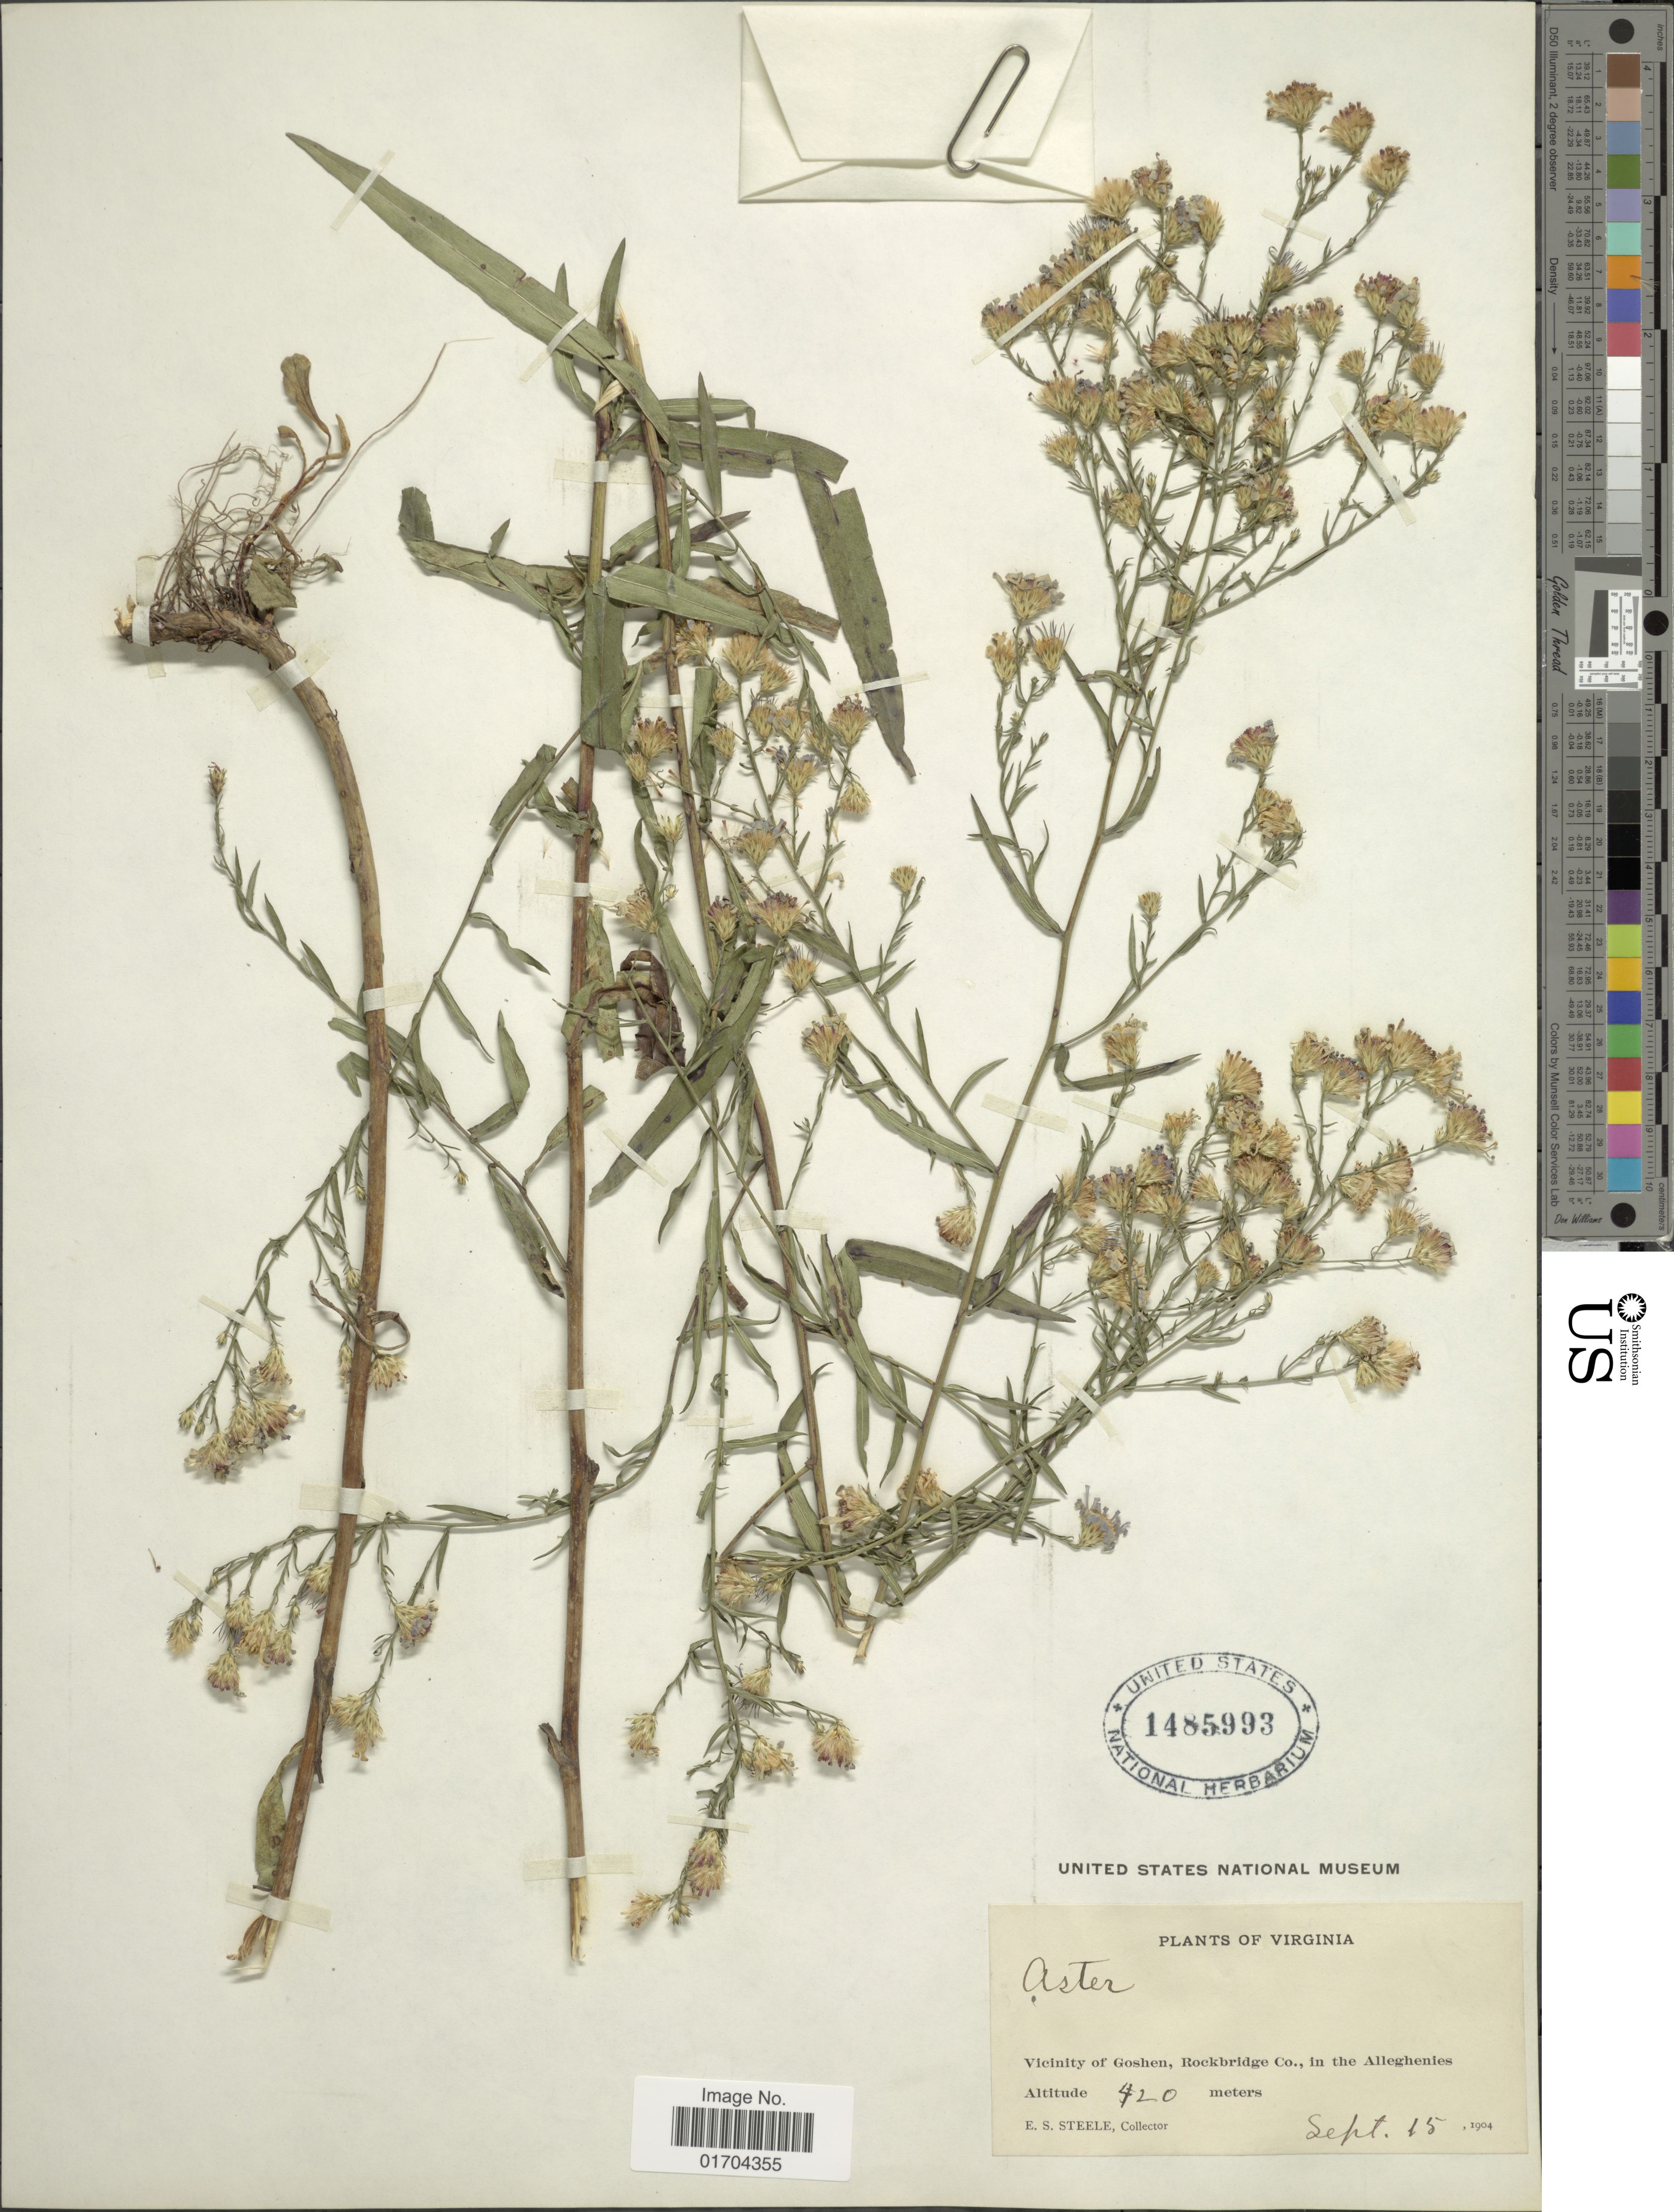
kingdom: Plantae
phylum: Tracheophyta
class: Magnoliopsida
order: Asterales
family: Asteraceae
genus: Symphyotrichum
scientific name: Symphyotrichum sp.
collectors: E. Steele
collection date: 1904-09-15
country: United States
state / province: Virginia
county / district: Rockbridge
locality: Vicinity of Goshen, Rockbridge Co., in the Alleghenies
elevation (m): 420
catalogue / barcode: US 1485993